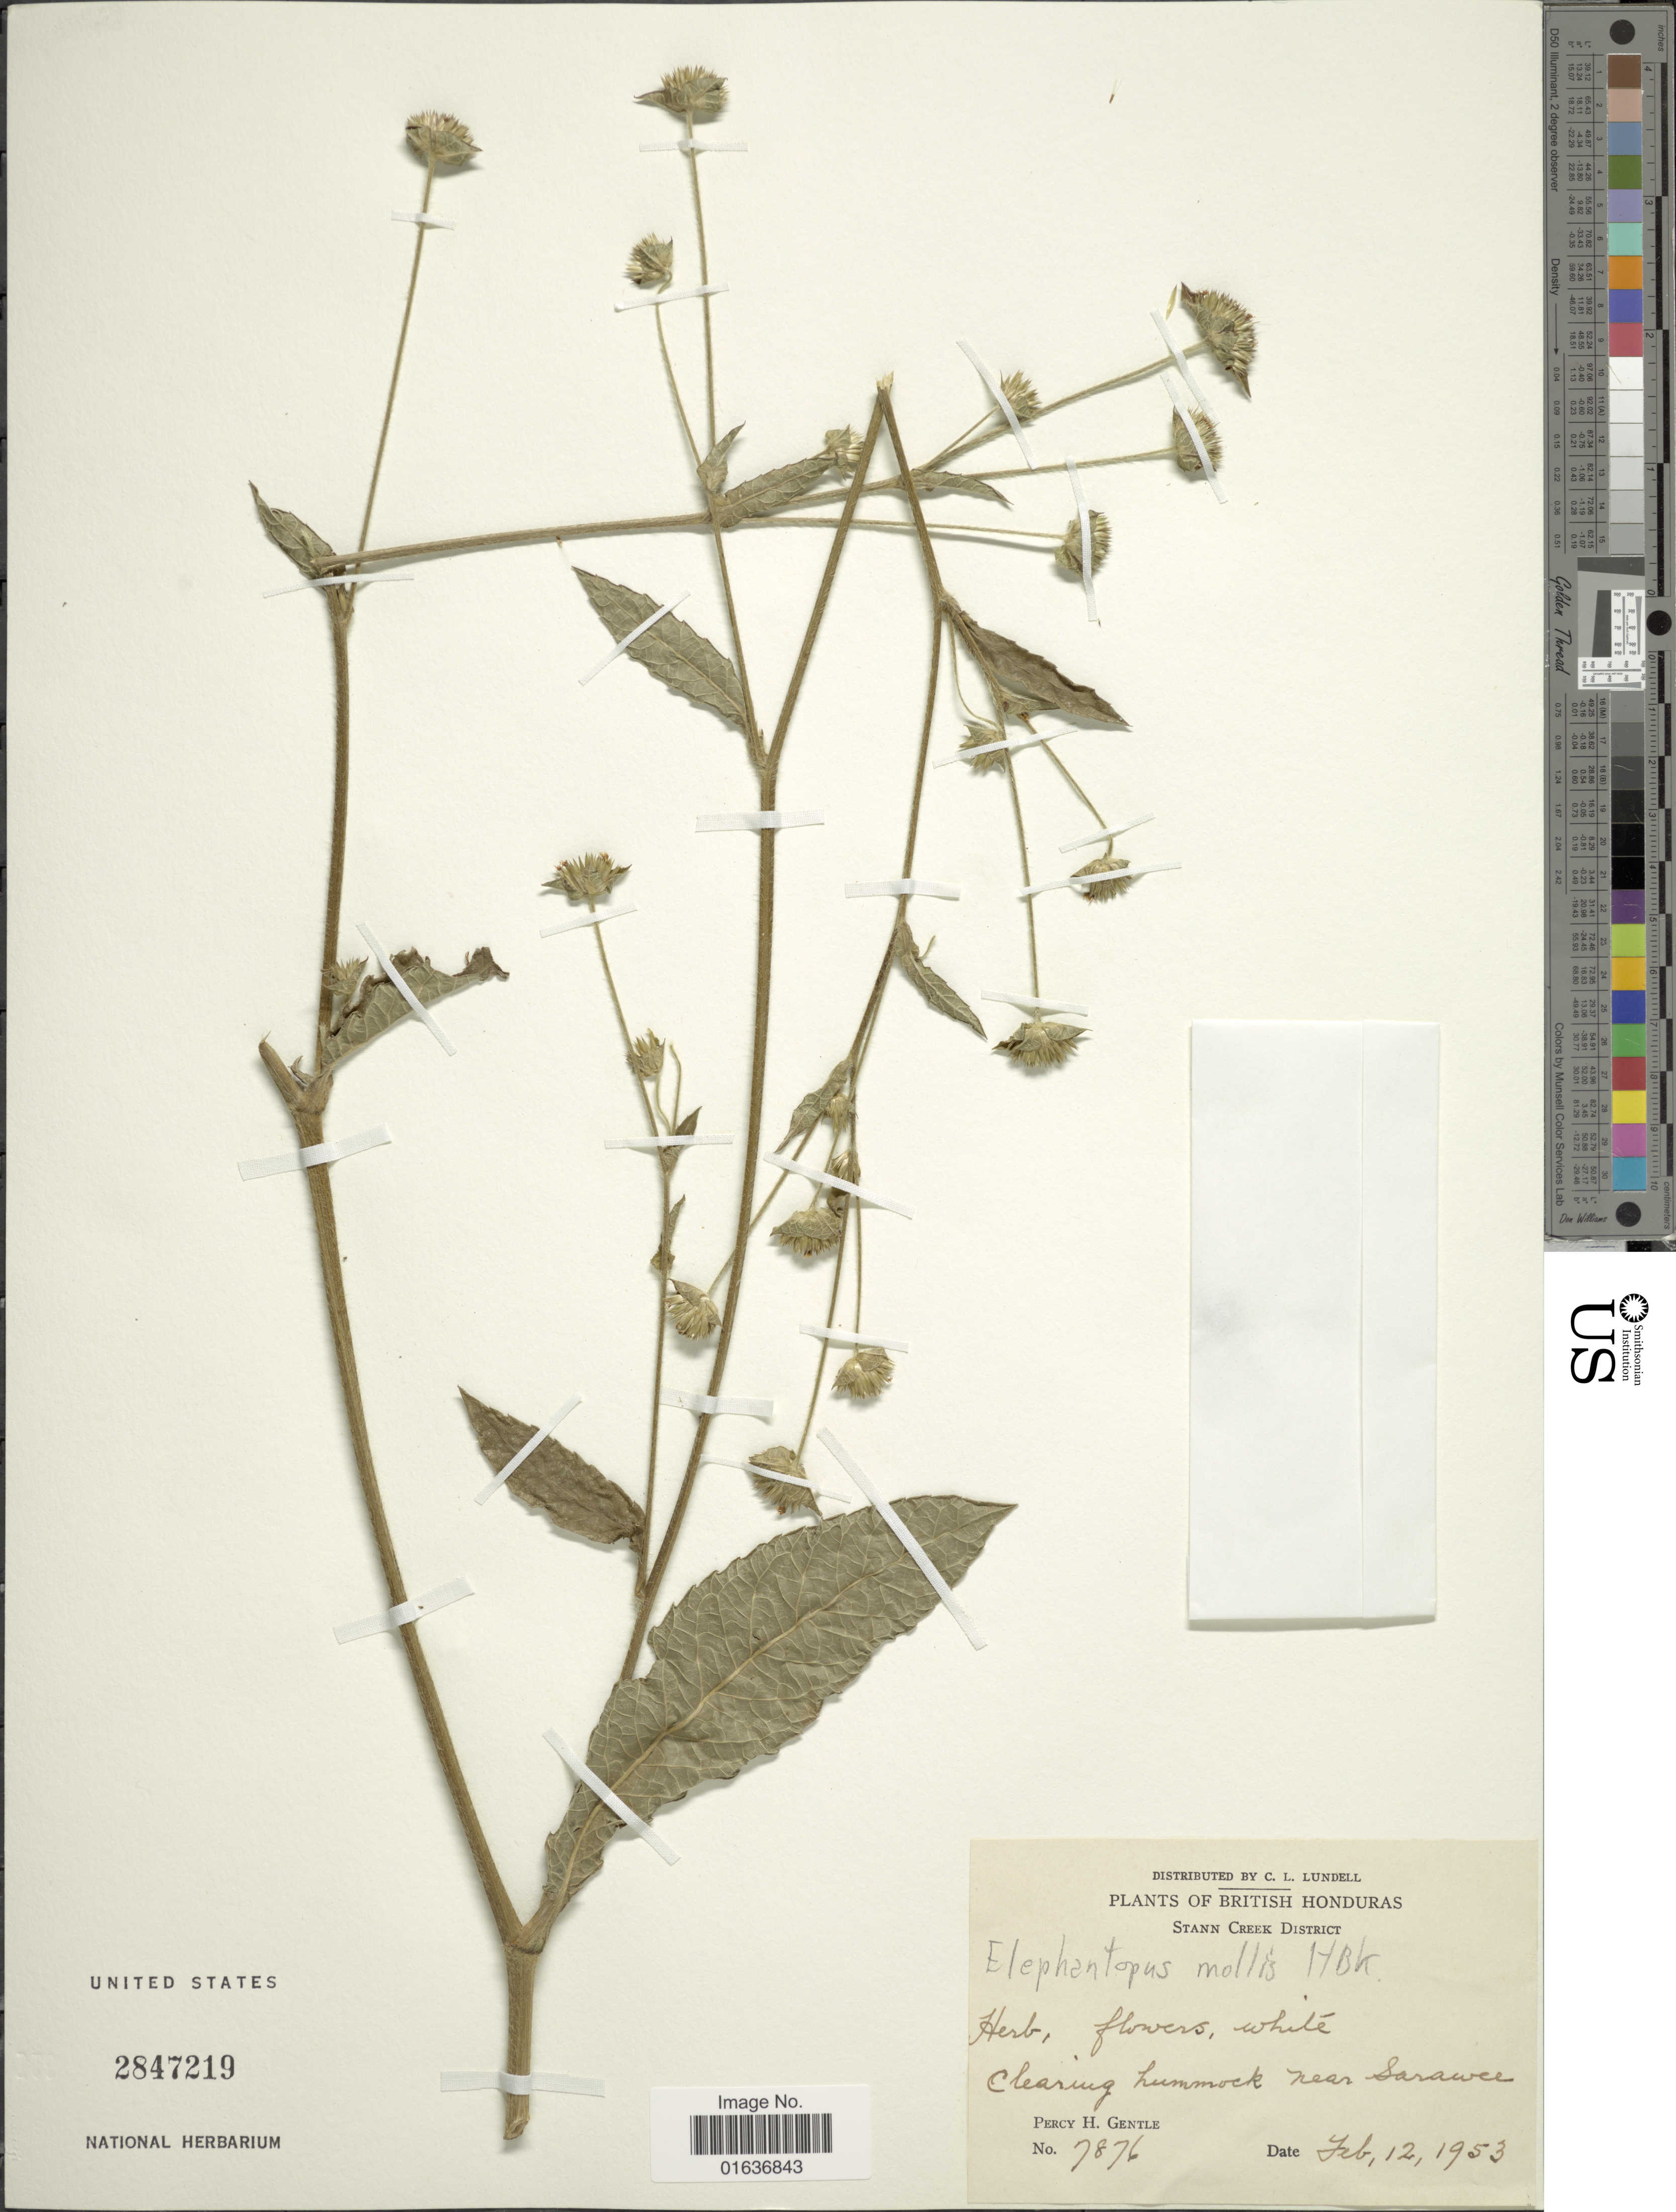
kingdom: Plantae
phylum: Tracheophyta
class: Magnoliopsida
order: Asterales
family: Asteraceae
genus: Elephantopus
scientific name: Elephantopus mollis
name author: Kunth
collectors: P. H. Gentle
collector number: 7876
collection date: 1953-02-12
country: Belize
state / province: Stann Creek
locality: British Honduras, Stann Creek District, clearing hummock near Sarawee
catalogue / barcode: US 2847219